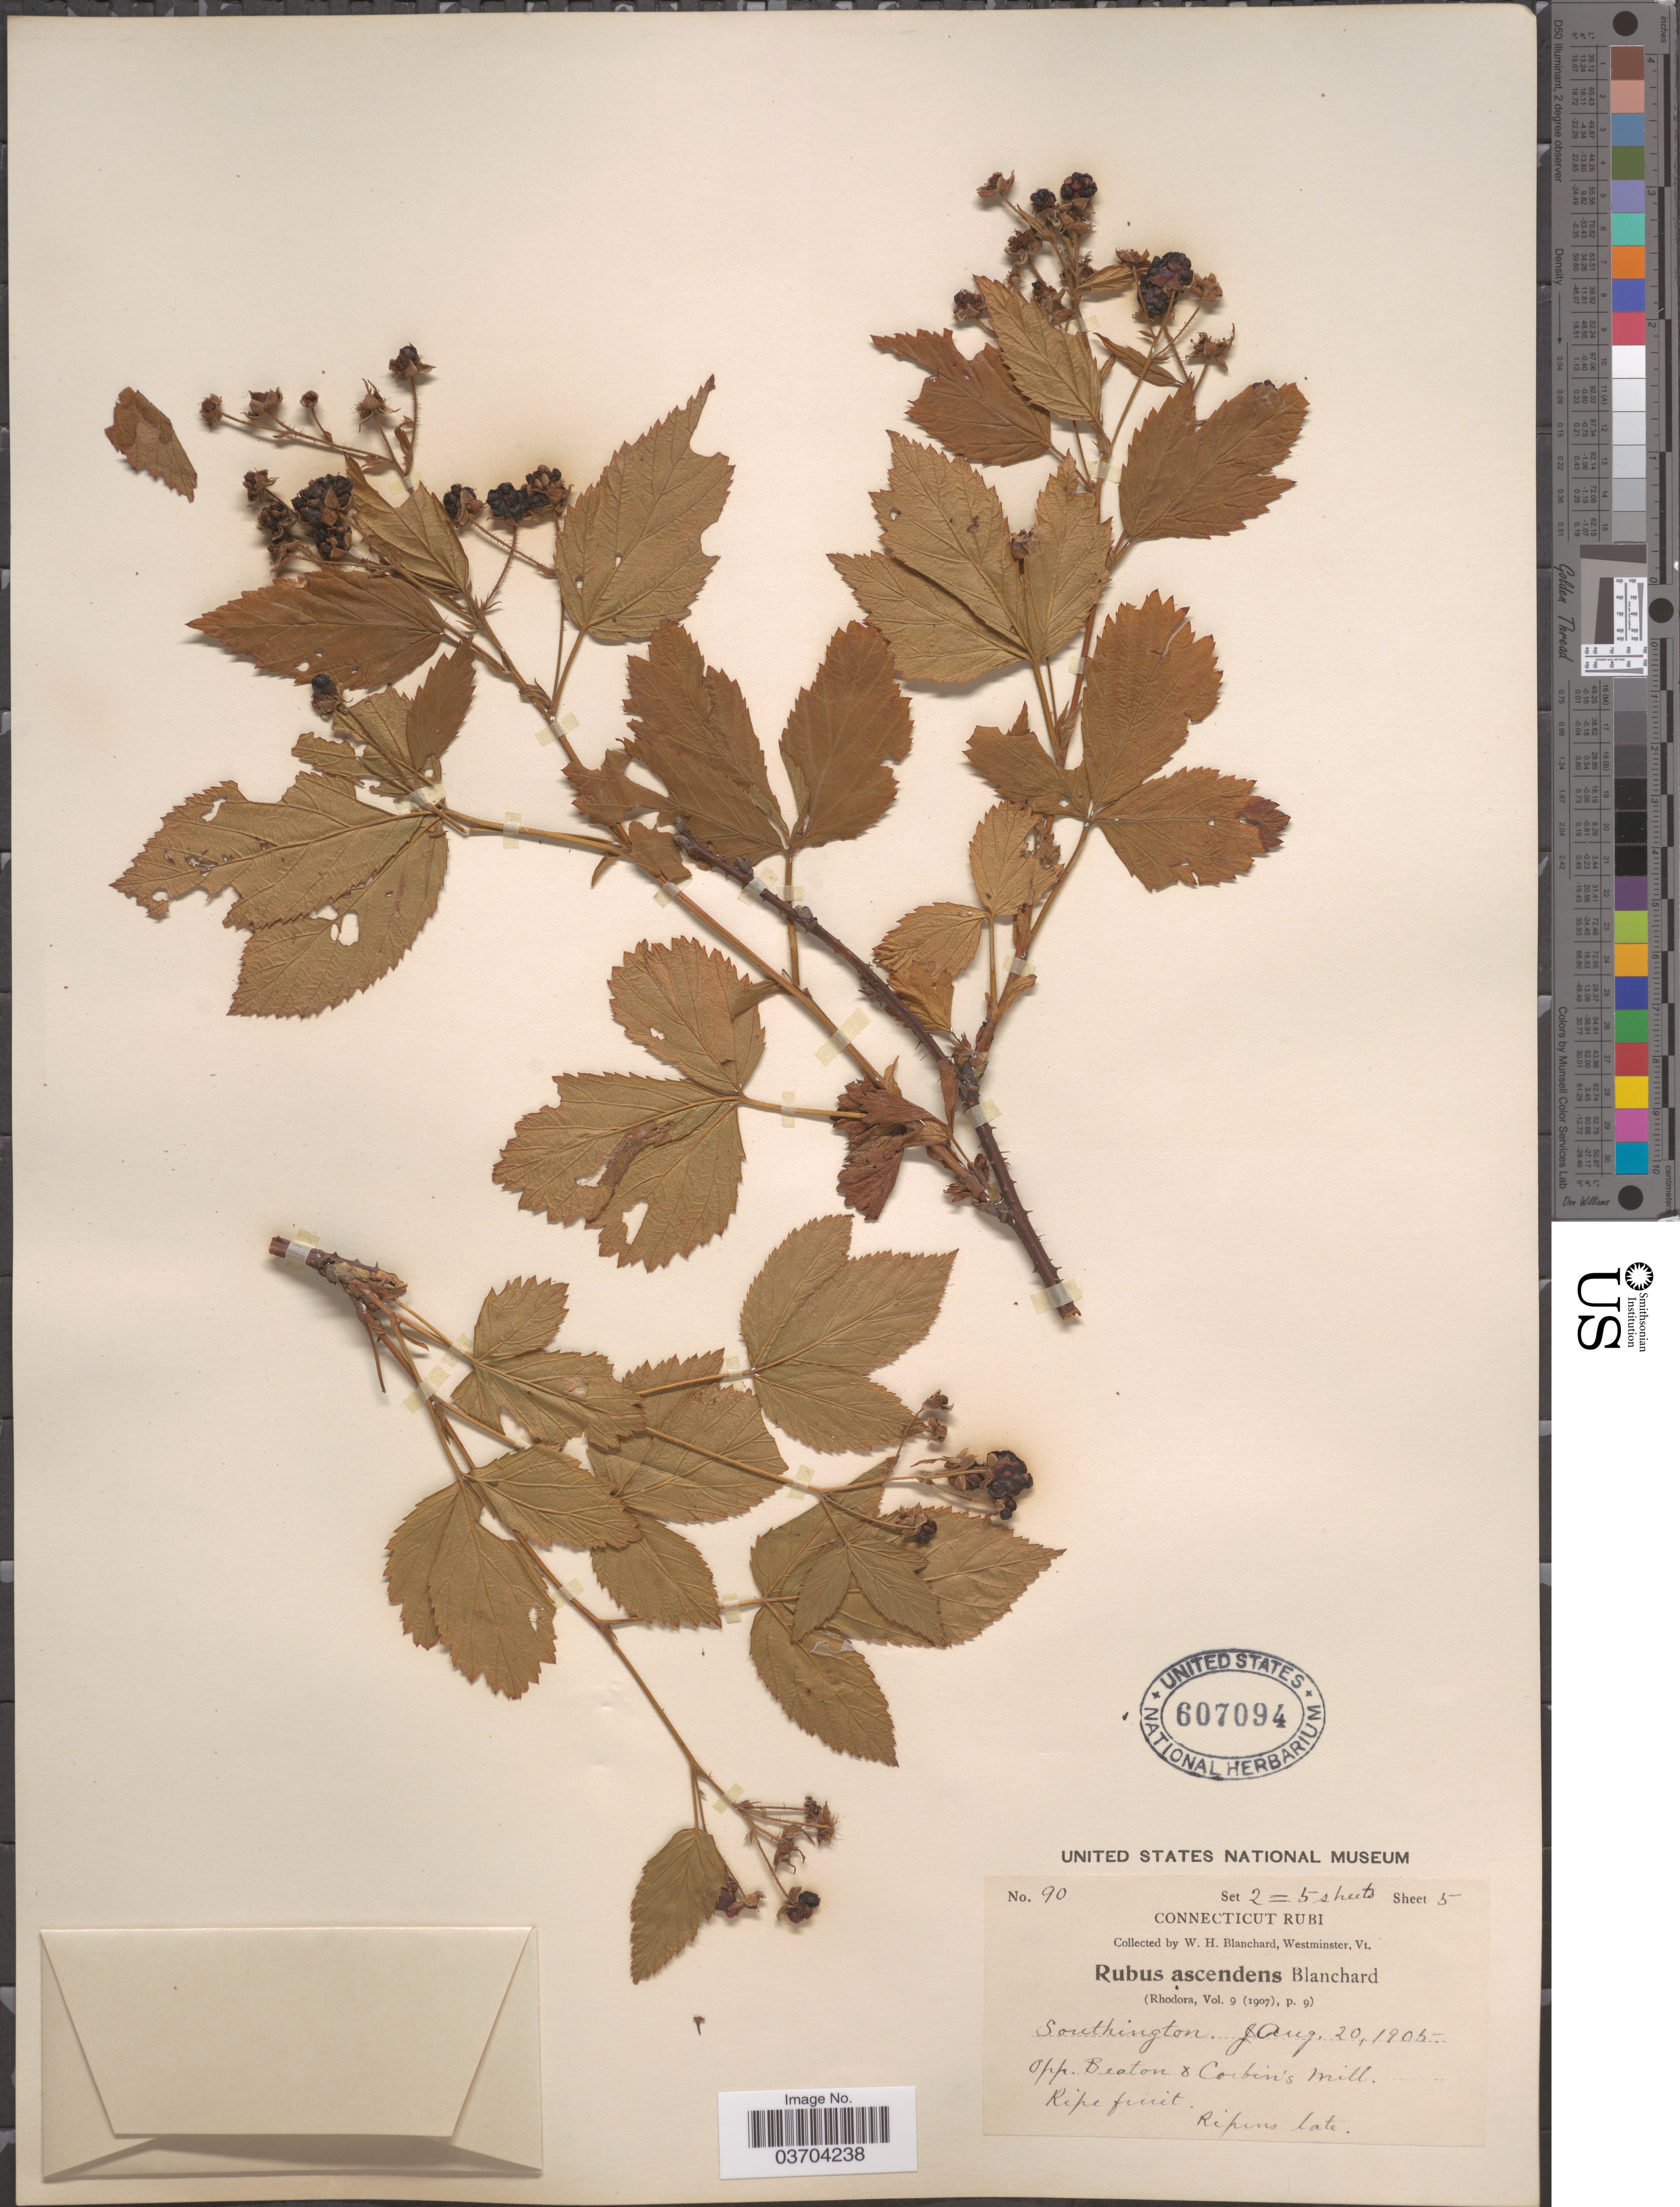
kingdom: Plantae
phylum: Tracheophyta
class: Magnoliopsida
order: Rosales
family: Rosaceae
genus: Rubus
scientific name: Rubus ascendens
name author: Blanch.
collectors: W. H. Blanchard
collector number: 90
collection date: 1905-08-20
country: United States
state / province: Connecticut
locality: Southington. Opp. Beaton & Corbin's Mill.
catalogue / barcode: US 607094